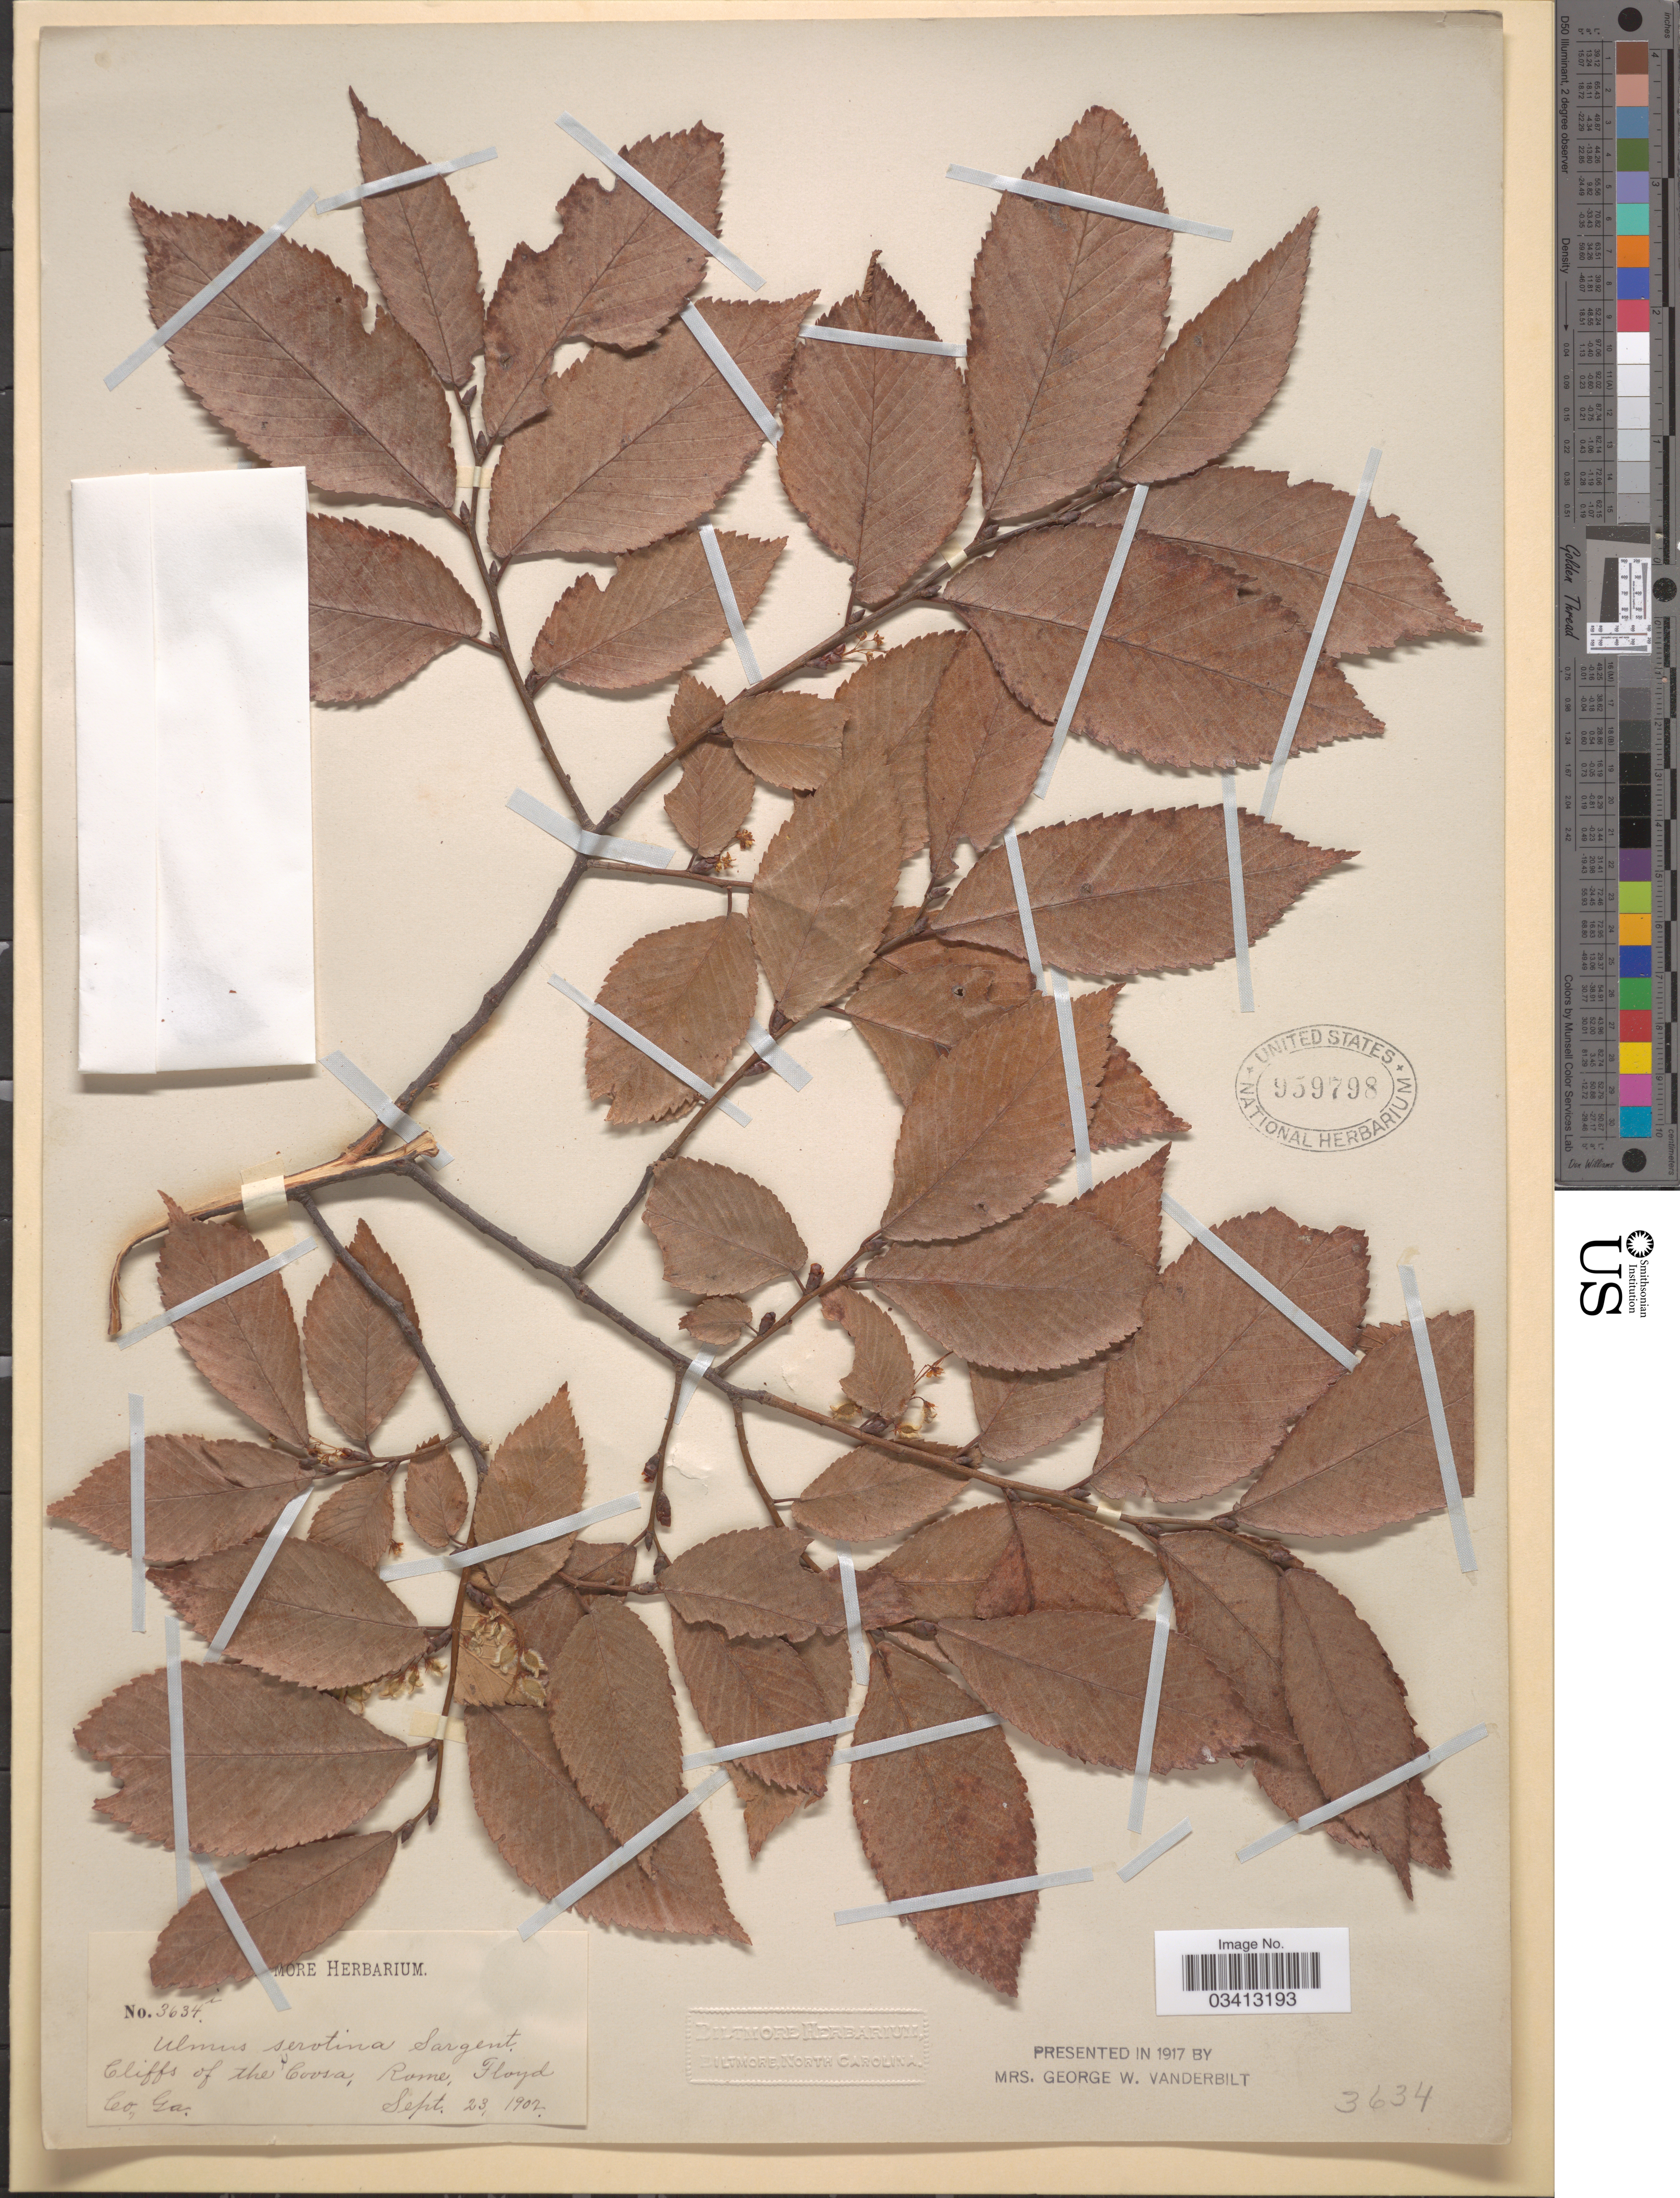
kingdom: Plantae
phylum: Tracheophyta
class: Magnoliopsida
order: Rosales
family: Ulmaceae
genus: Ulmus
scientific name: Ulmus serotina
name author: Sarg.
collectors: ex herb. Biltmore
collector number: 3634i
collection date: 1902-09-23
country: United States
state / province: Georgia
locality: Cliffs of the Coosa, Rome, Floyd Co.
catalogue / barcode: US 959798